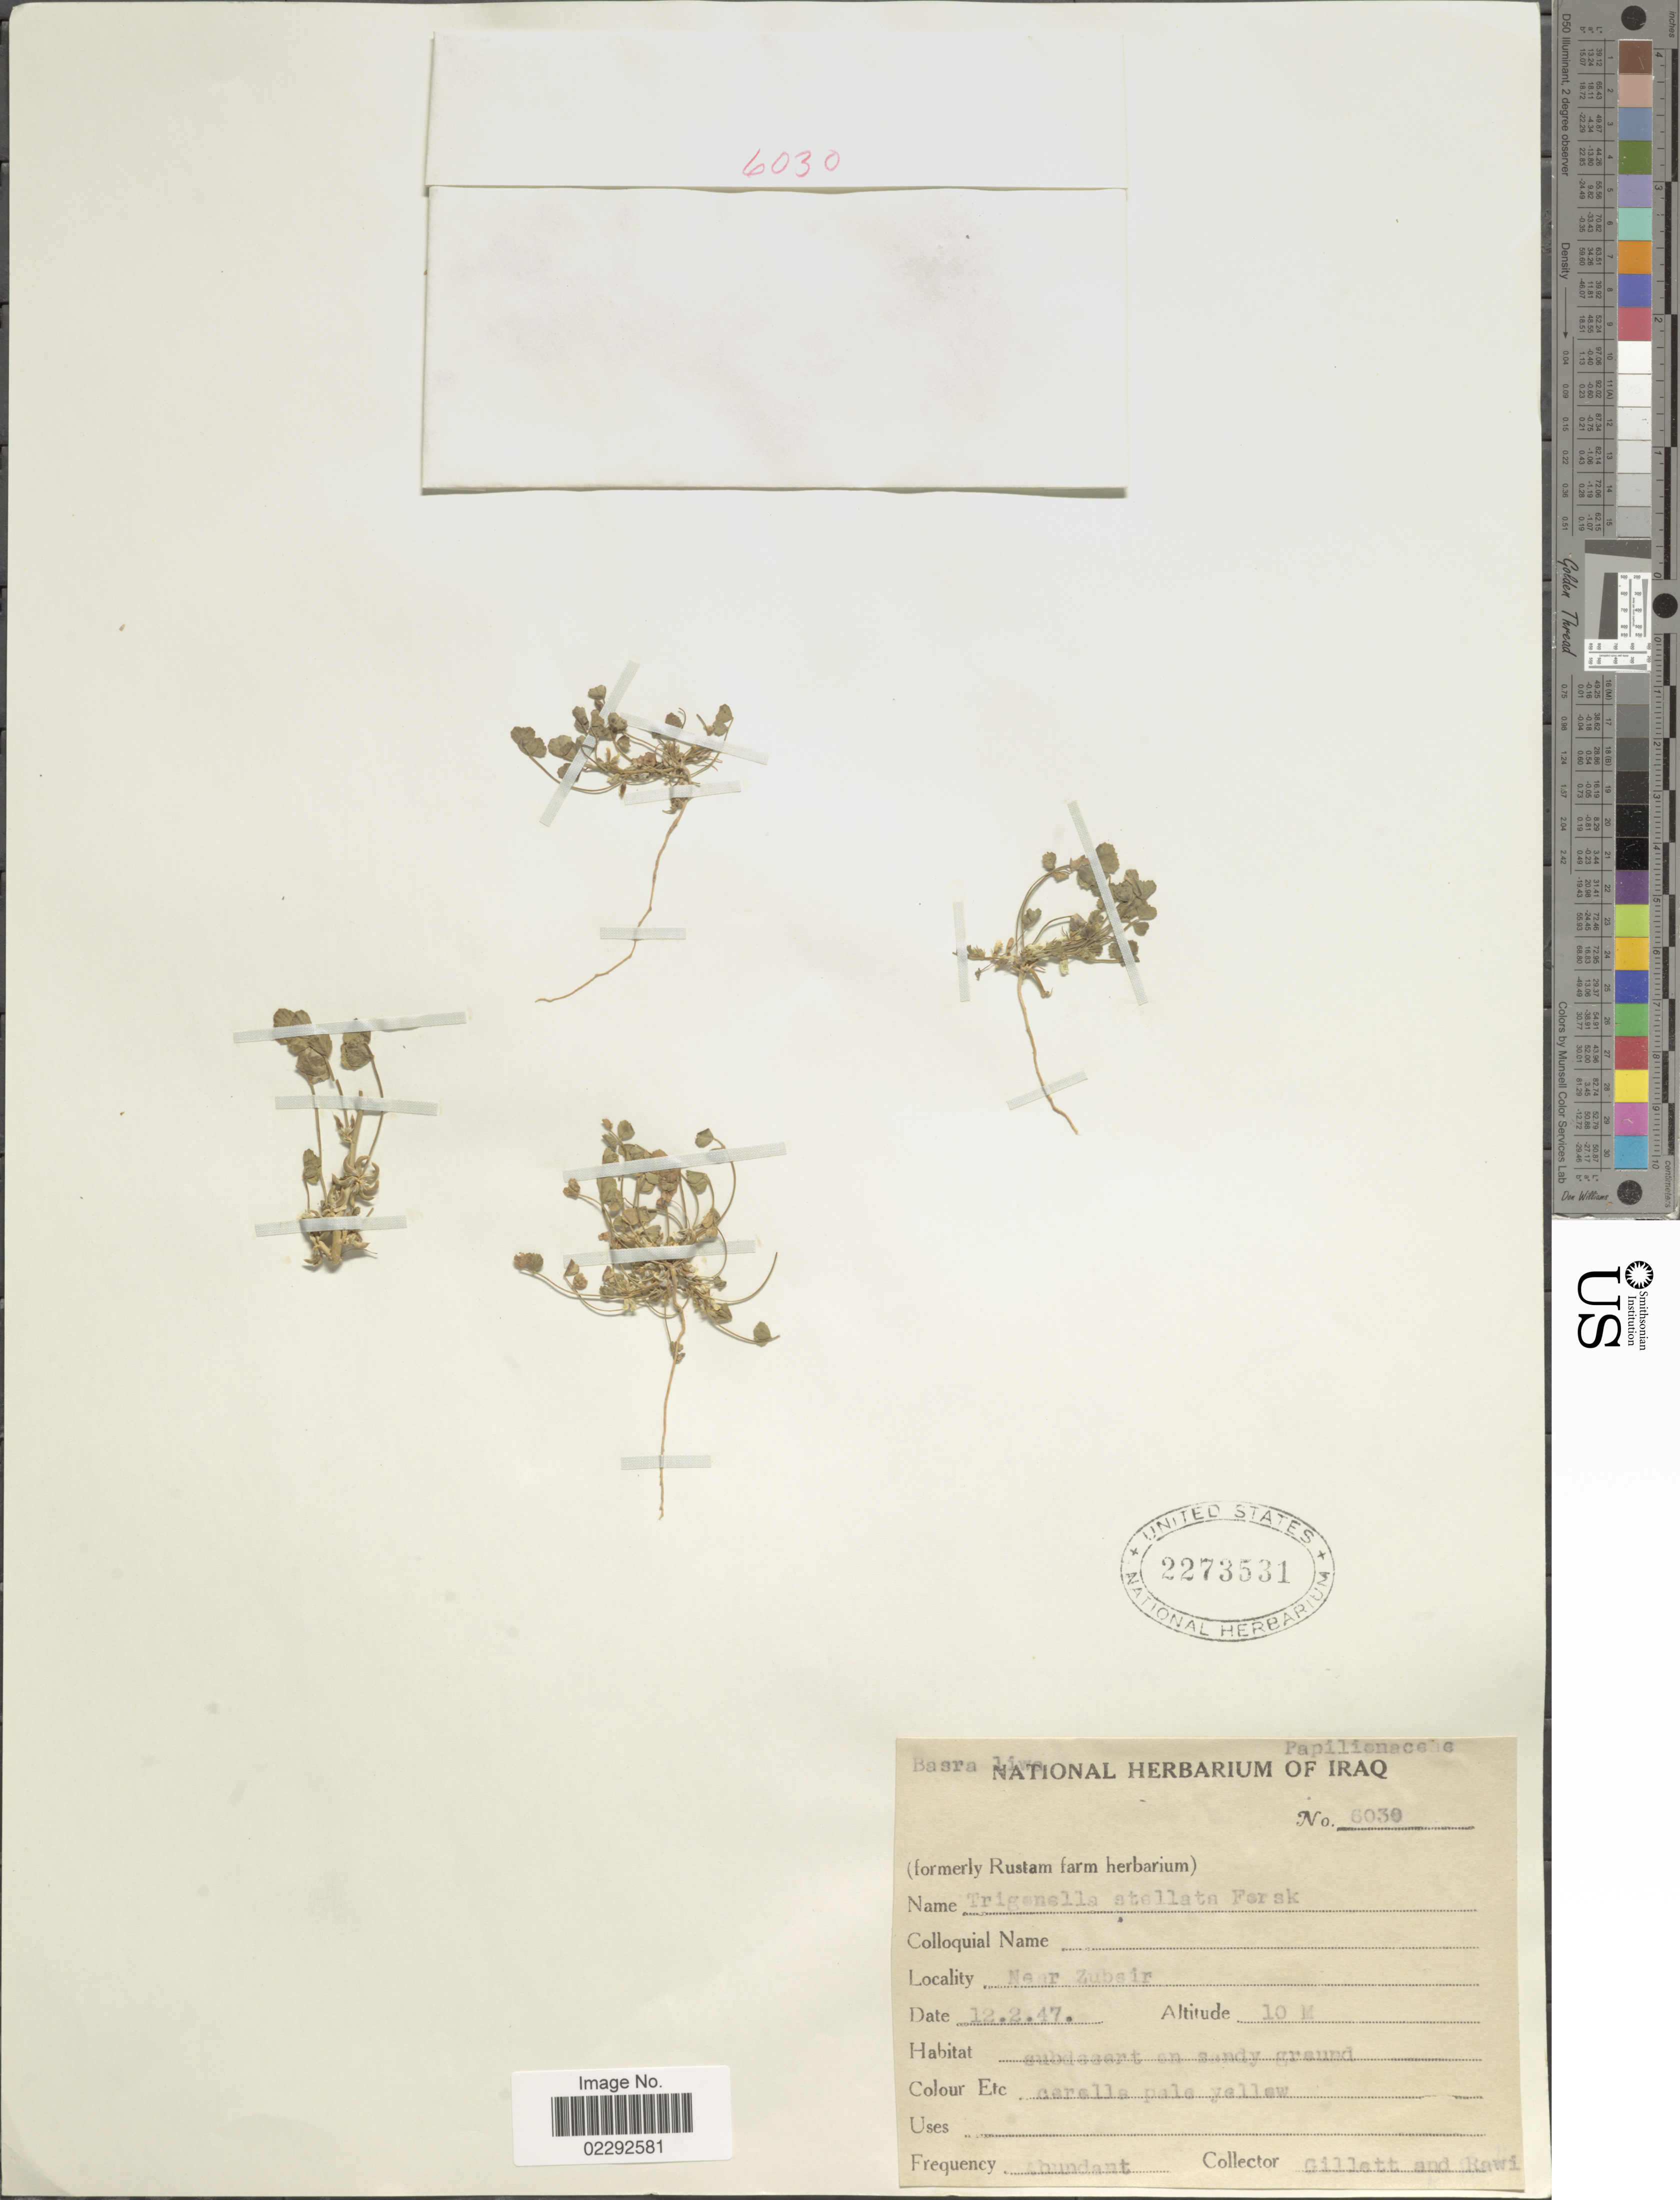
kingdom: Plantae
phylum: Tracheophyta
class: Magnoliopsida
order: Fabales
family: Fabaceae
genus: Trigonella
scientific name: Trigonella stellata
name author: Forssk.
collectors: Gillett, -- & -. Rawi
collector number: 6030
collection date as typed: Transcribed d/m/y: 12/2/47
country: Iraq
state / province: Al Basrah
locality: Basra liwa. Near Zubeir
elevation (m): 10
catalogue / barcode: US 2273531